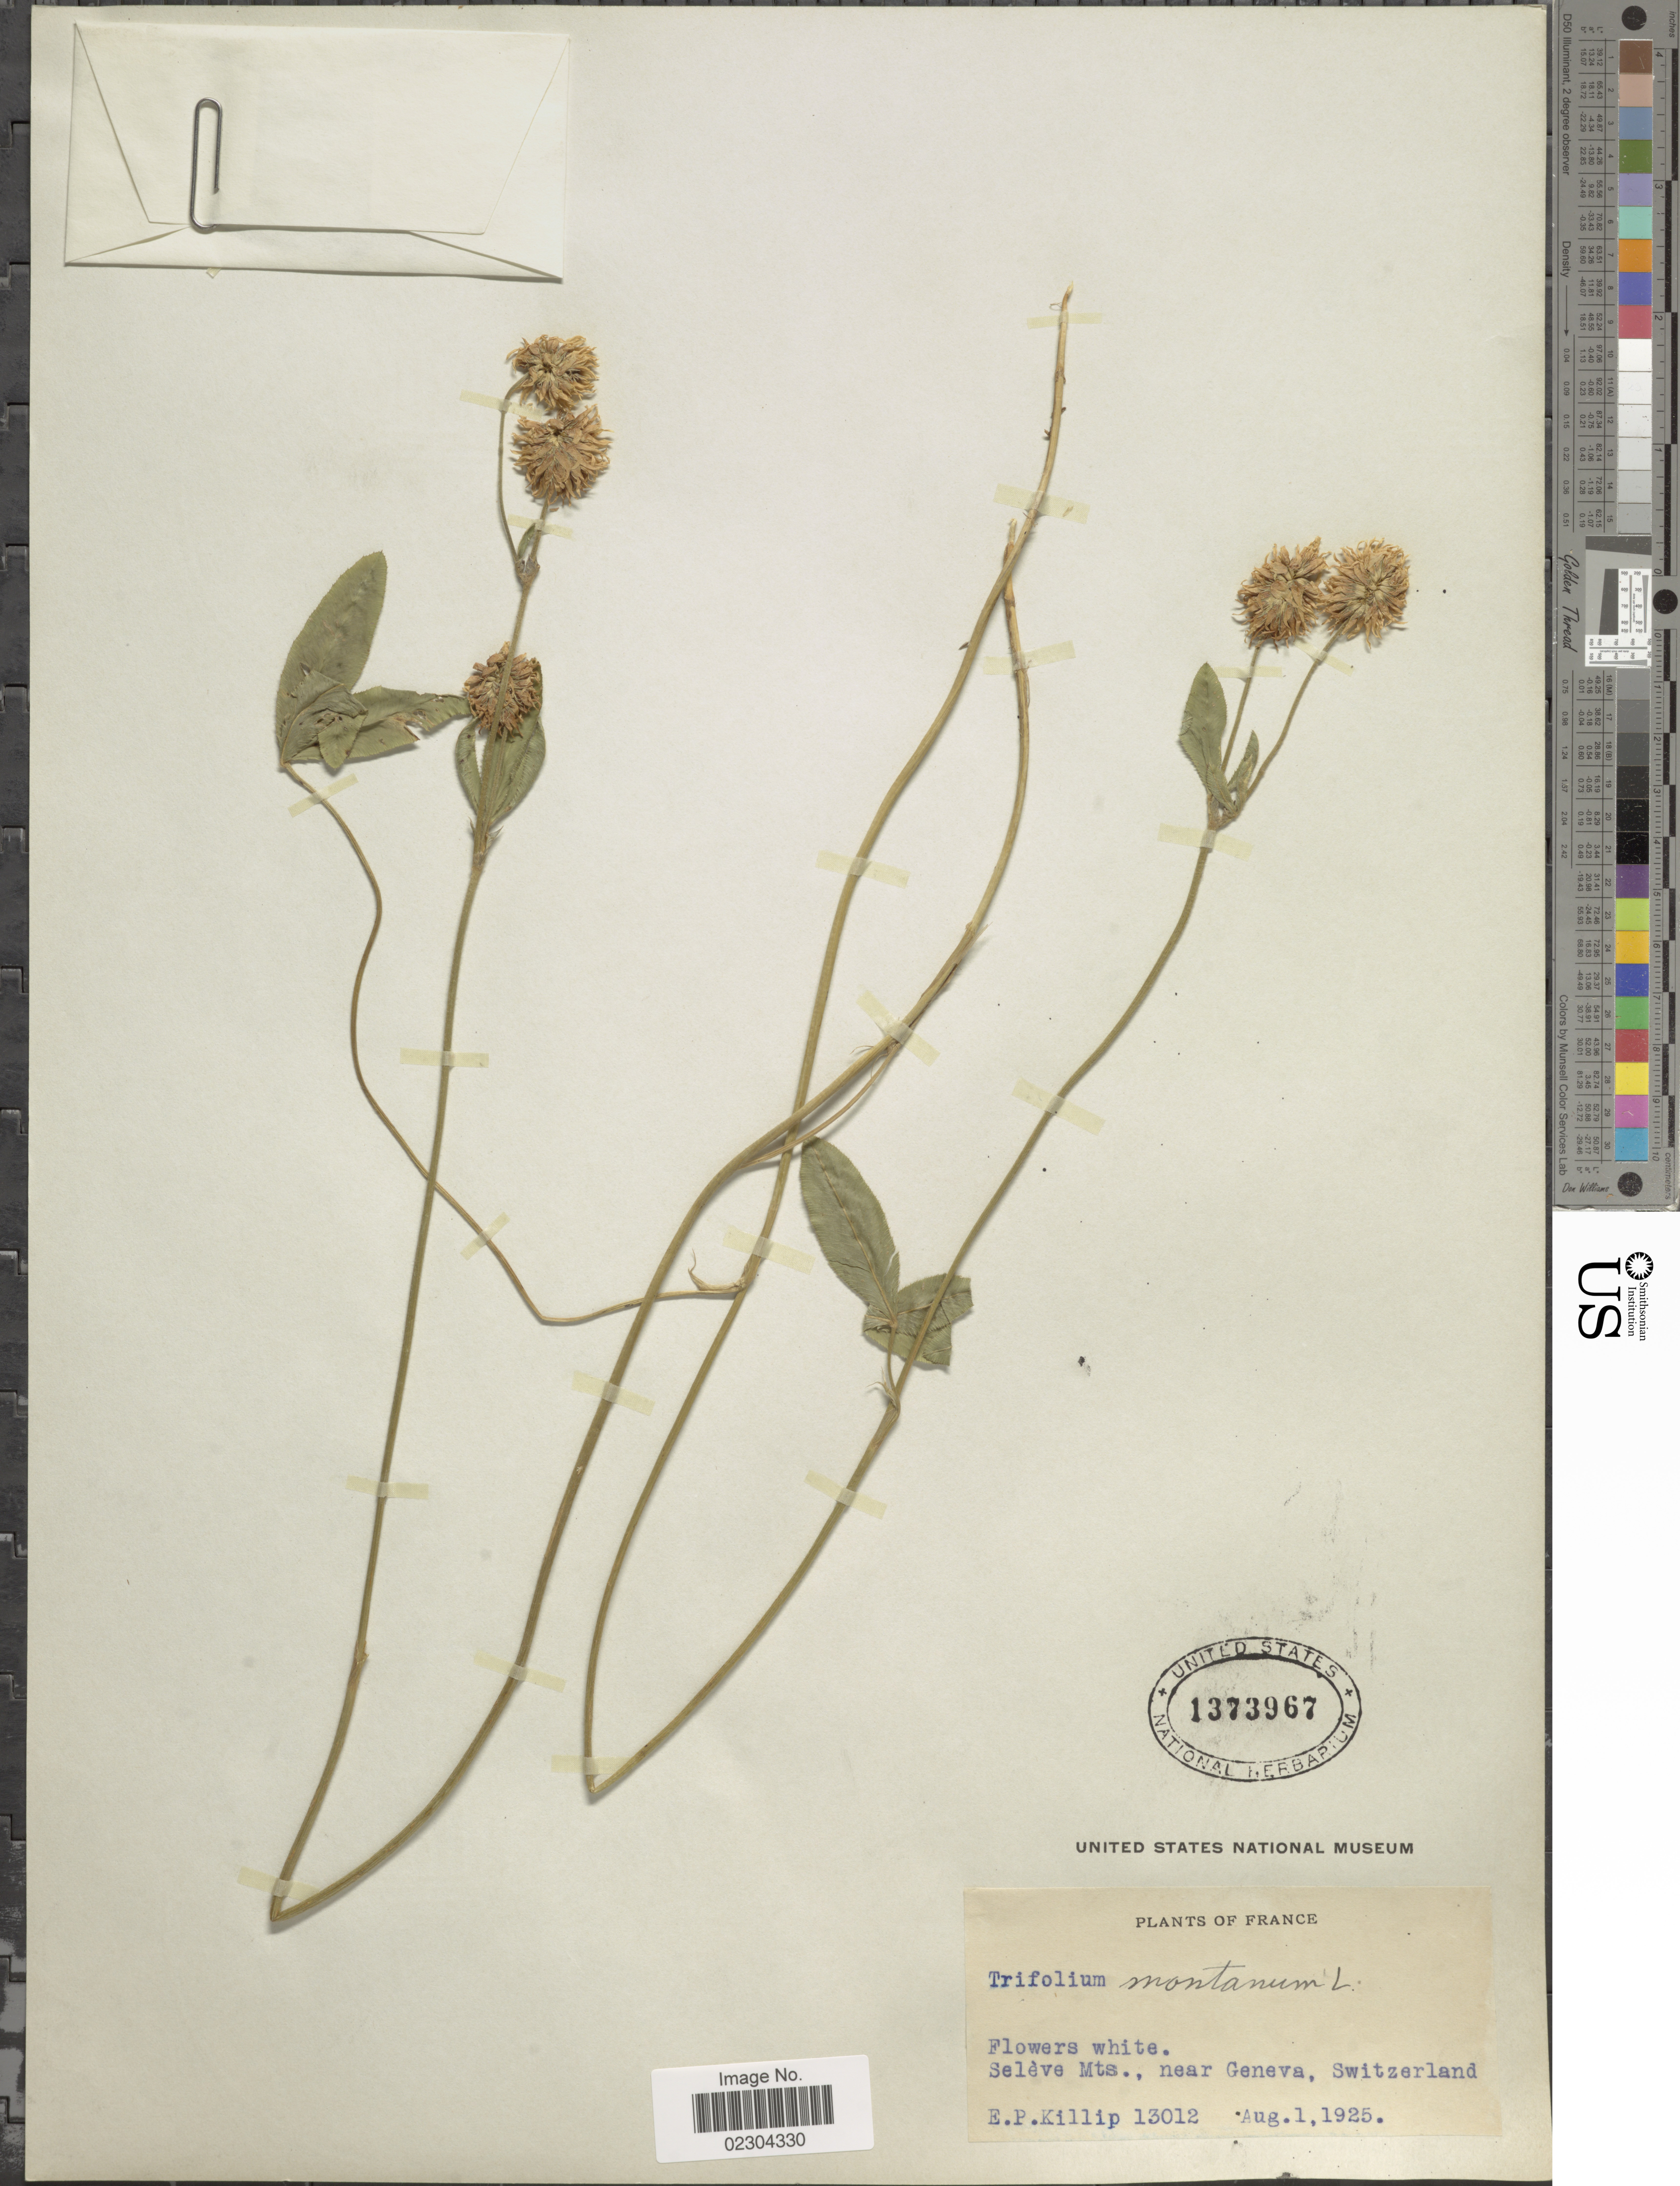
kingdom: Plantae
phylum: Tracheophyta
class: Magnoliopsida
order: Fabales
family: Fabaceae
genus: Trifolium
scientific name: Trifolium montanum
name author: L.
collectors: E. P. Killip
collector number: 13012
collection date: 1925-08-01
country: Switzerland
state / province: Genève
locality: Seleve Mts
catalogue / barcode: US 1373967